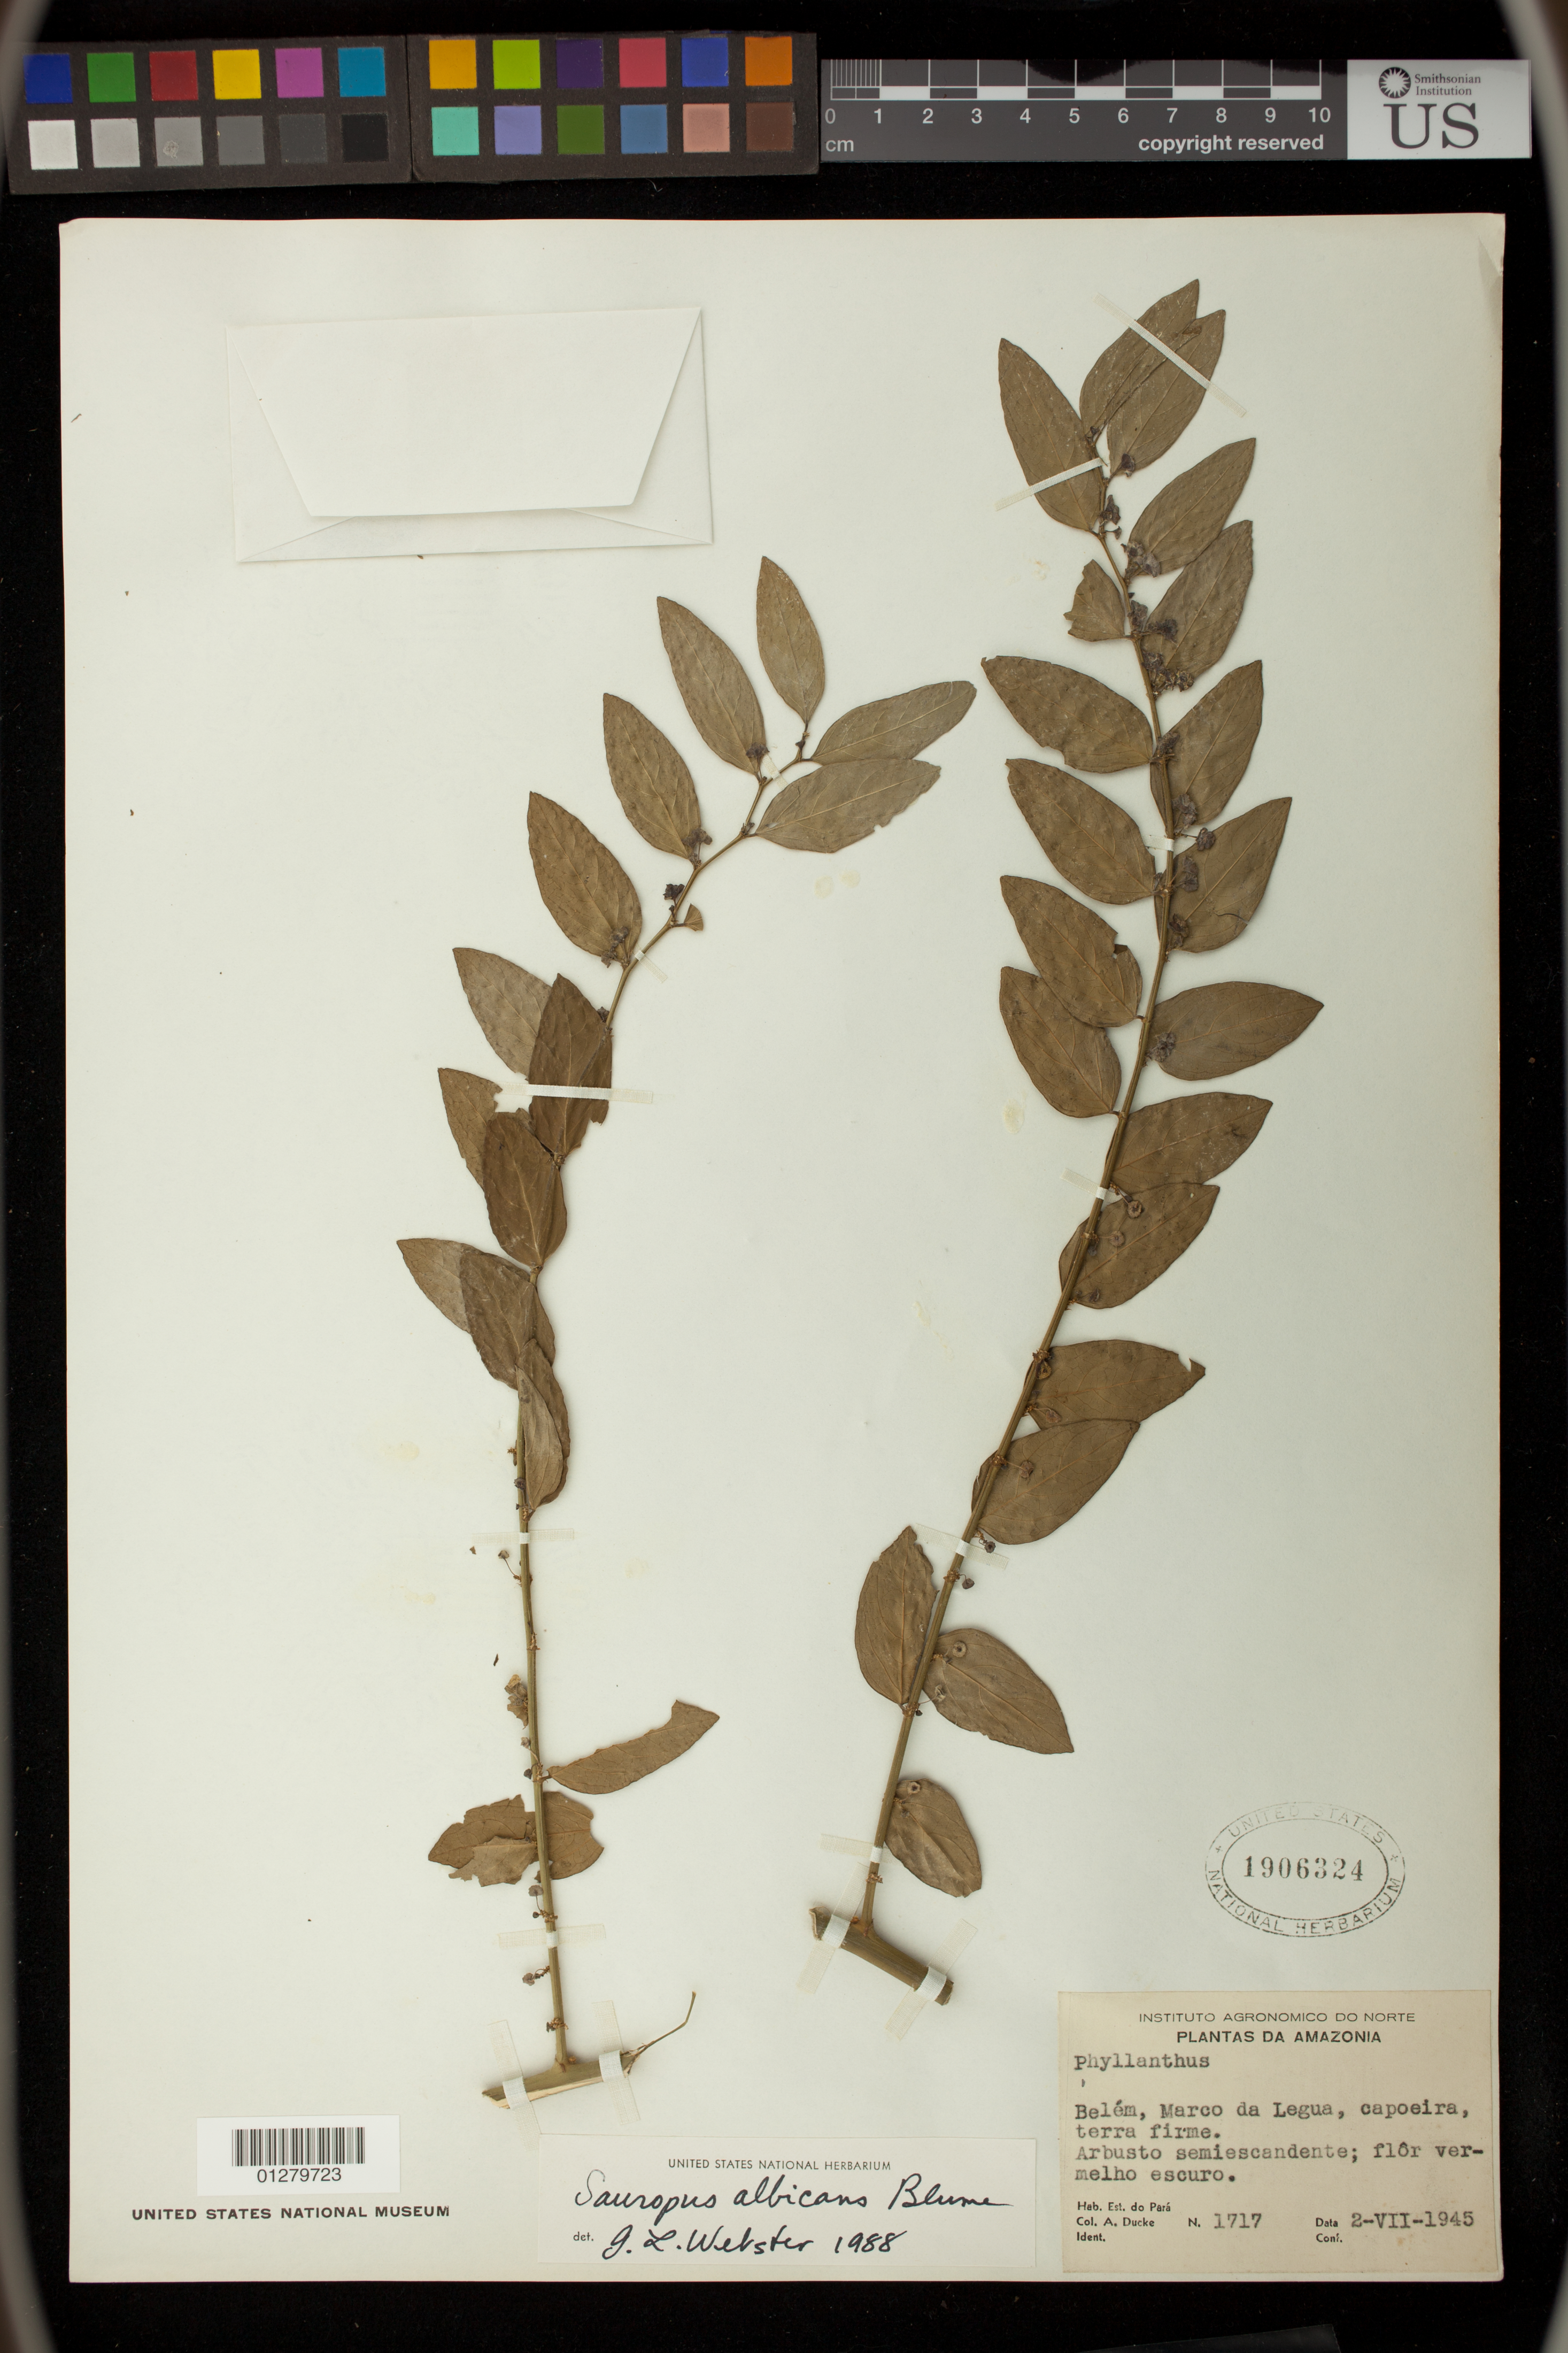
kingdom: Plantae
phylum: Tracheophyta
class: Magnoliopsida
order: Malpighiales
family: Phyllanthaceae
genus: Sauropus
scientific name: Sauropus albicans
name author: Blume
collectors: A. Ducke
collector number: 1717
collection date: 1945-07-02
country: Brazil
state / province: Para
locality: Belem, Marco de Legua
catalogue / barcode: US 1906324